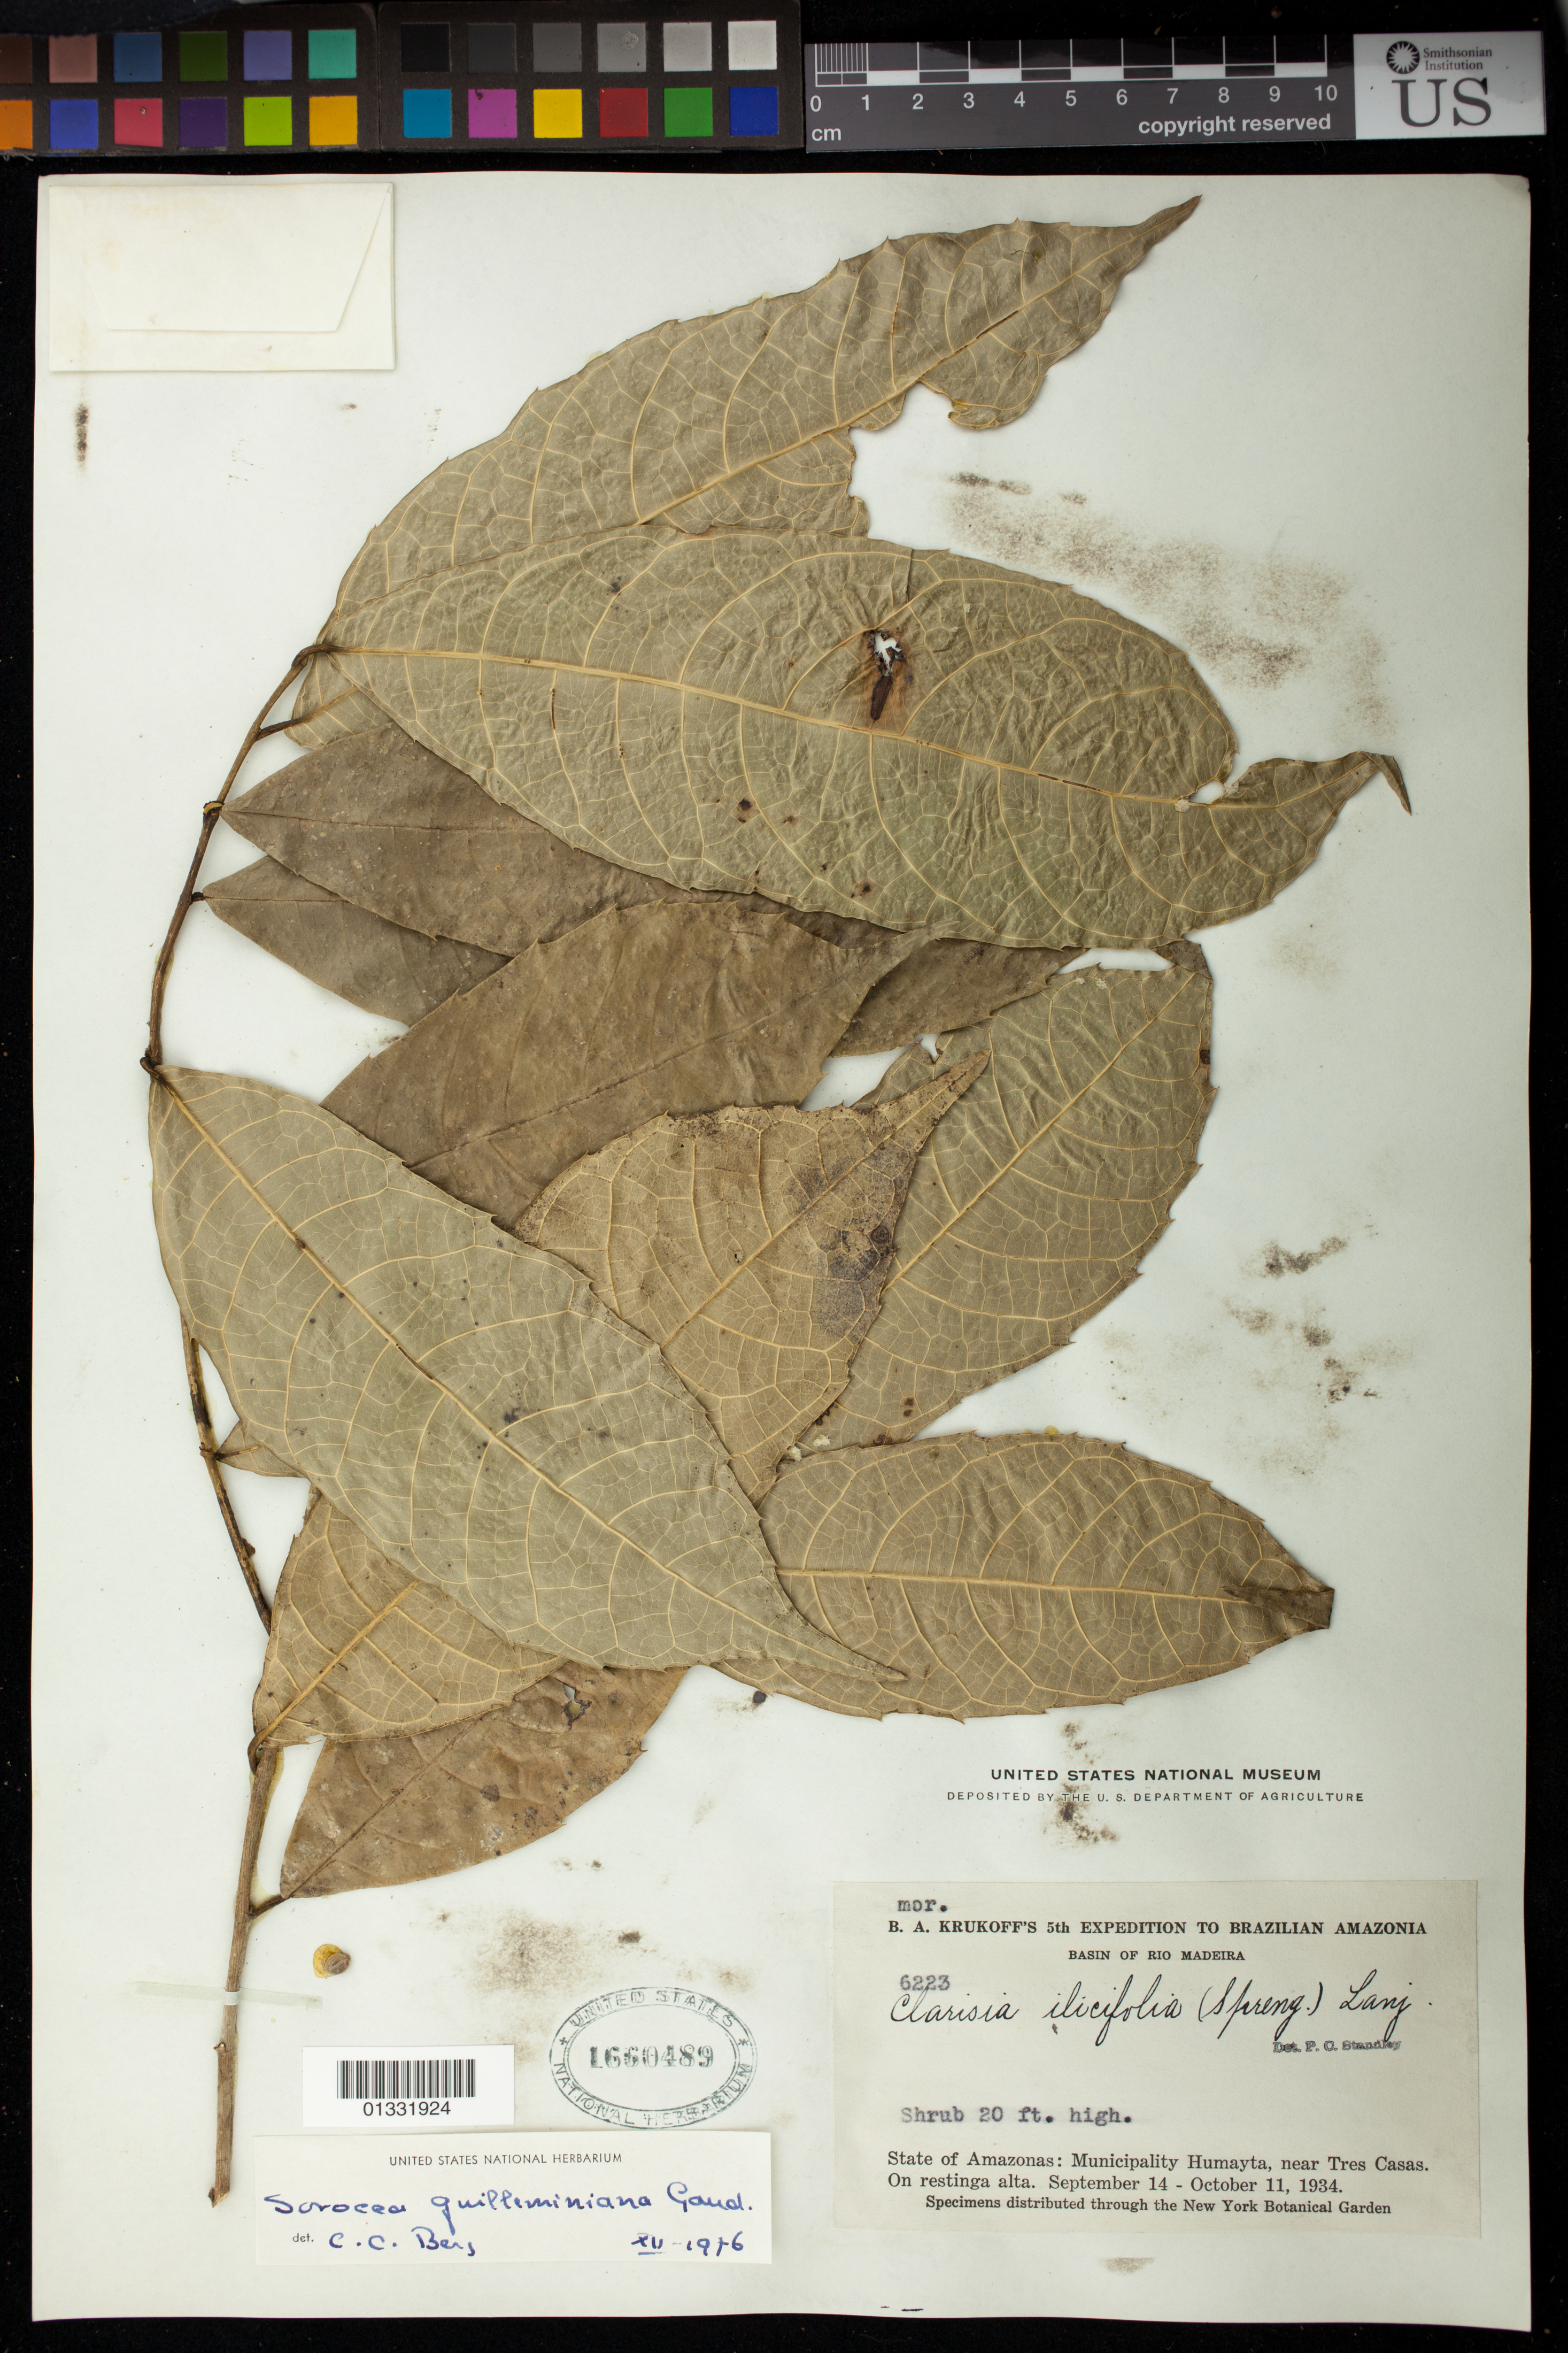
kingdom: Plantae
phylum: Tracheophyta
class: Magnoliopsida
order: Rosales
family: Moraceae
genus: Sorocea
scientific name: Sorocea guilleminiana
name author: Gaudich.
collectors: B. A. Krukoff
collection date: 1905-04-17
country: Brazil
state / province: Amazonas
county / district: Humaitá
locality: Near Tres Casas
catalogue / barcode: US 1660489